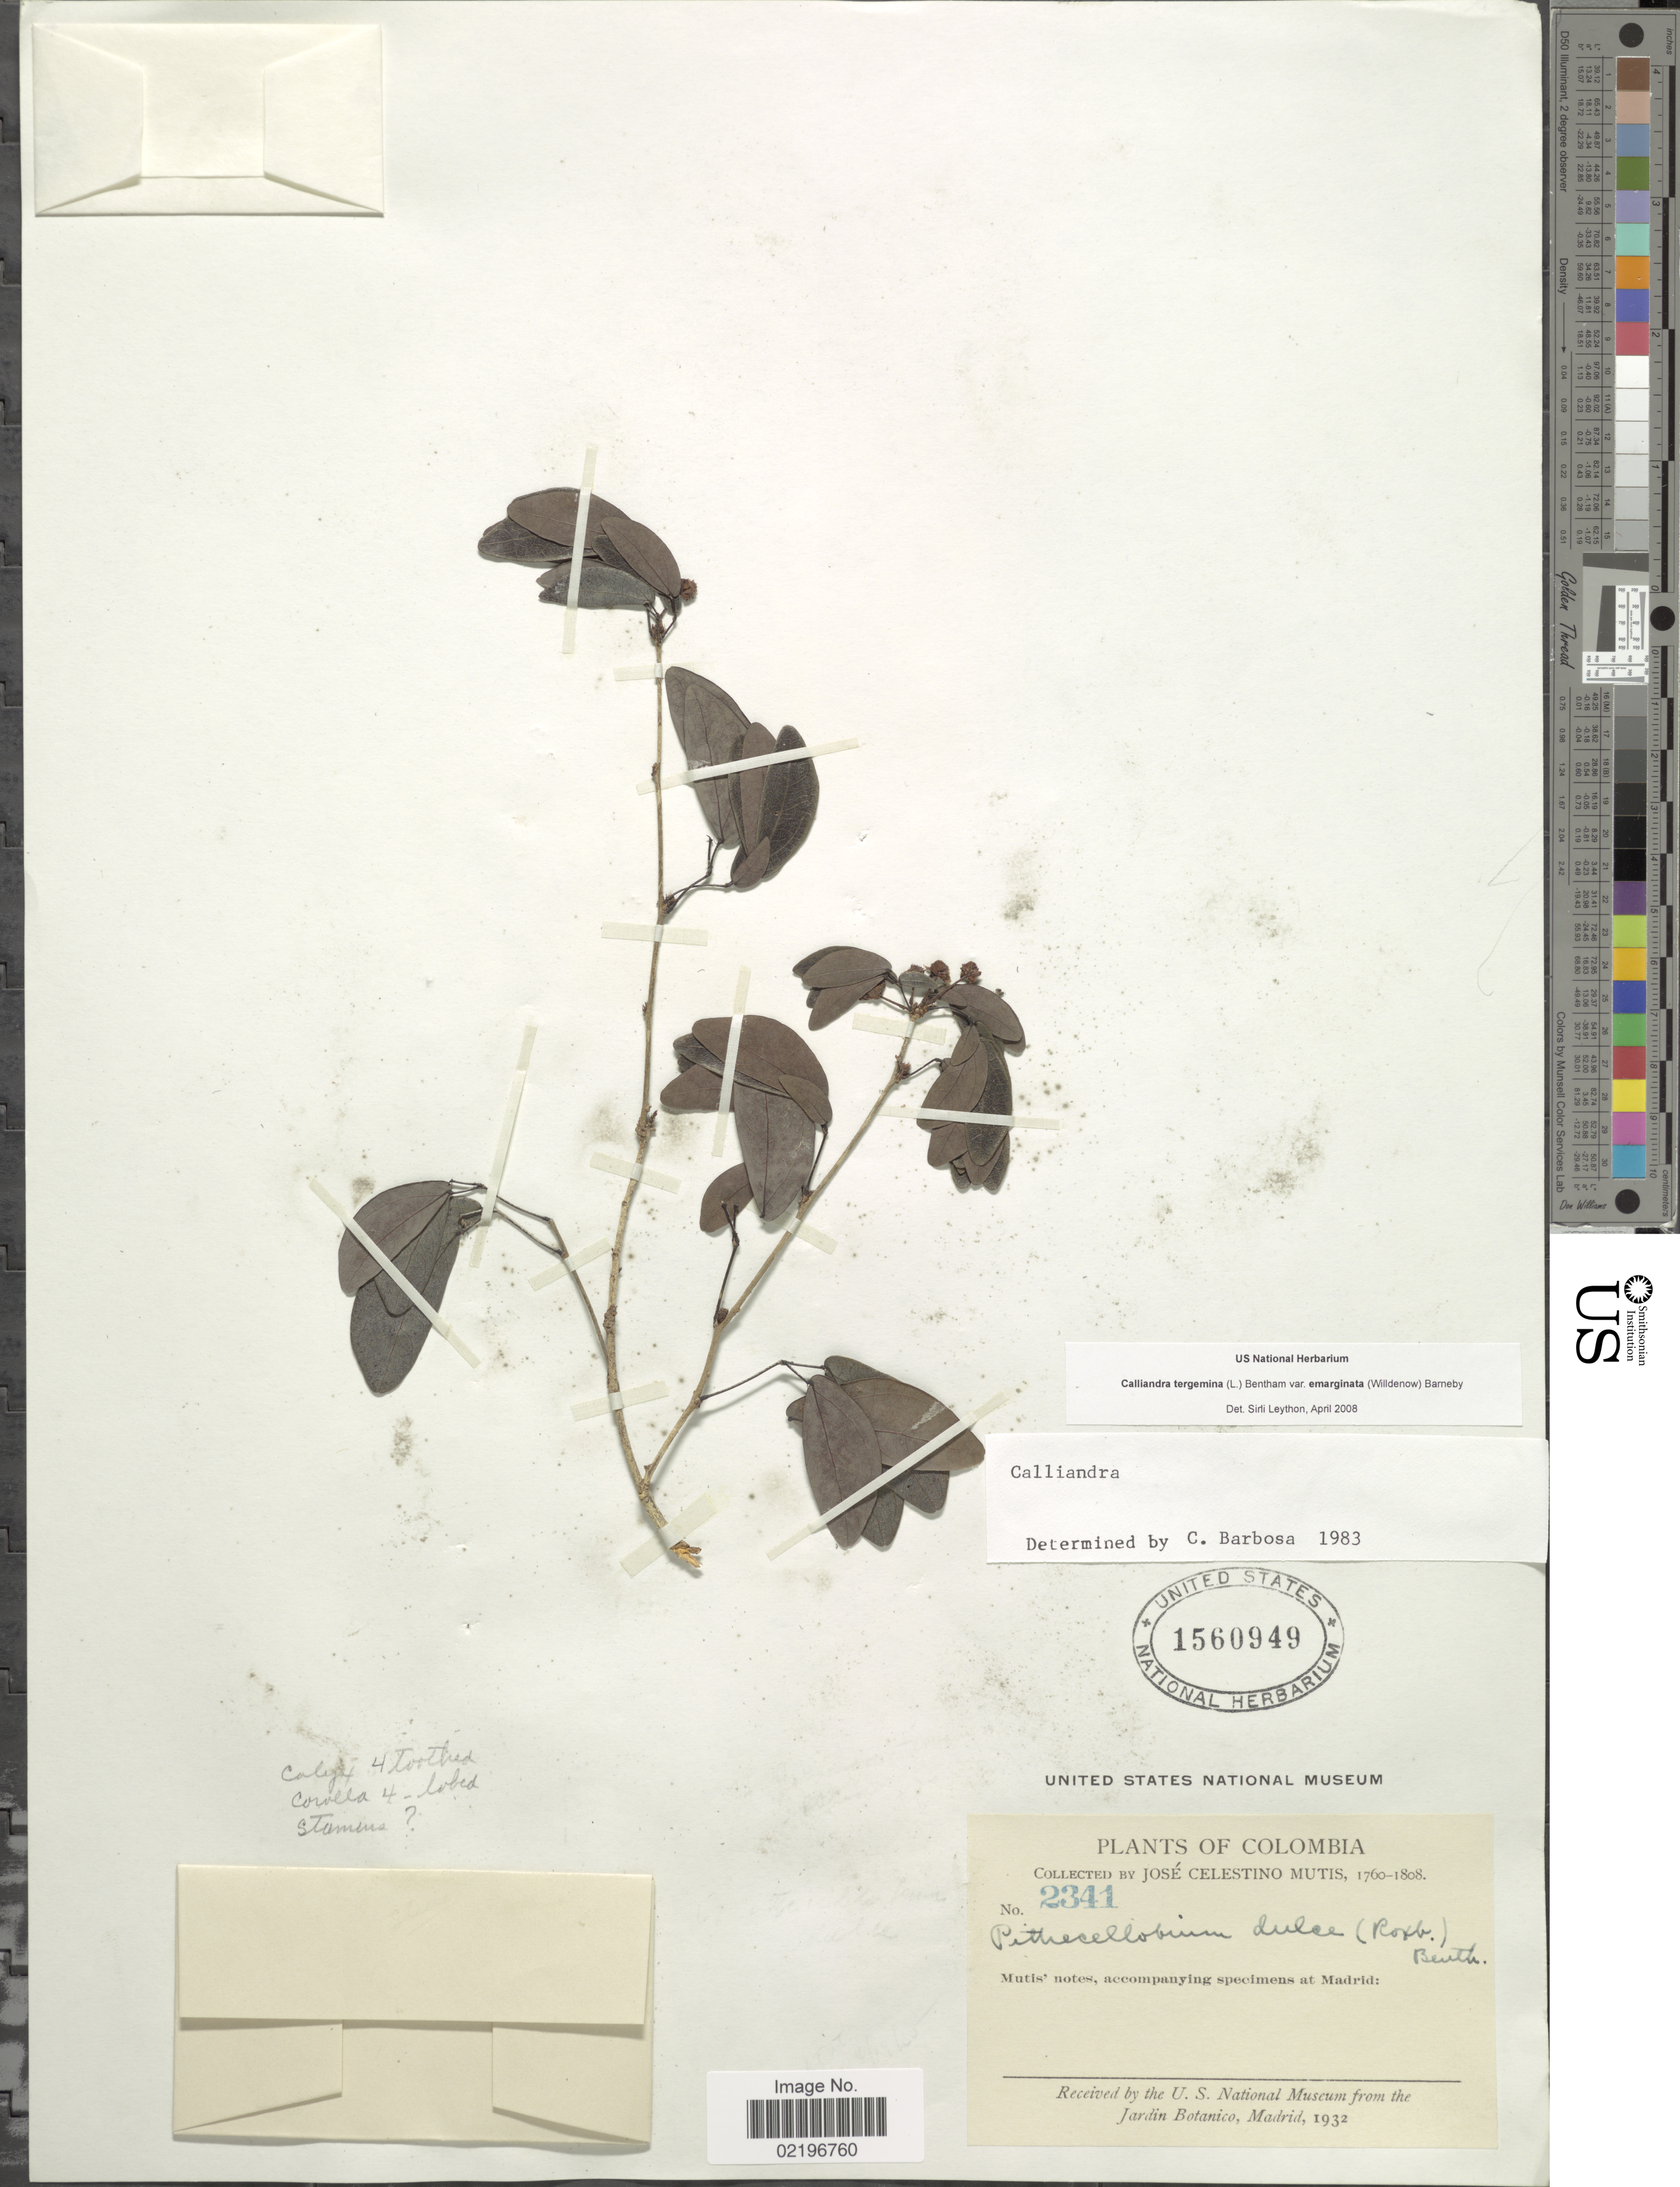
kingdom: Plantae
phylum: Tracheophyta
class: Magnoliopsida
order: Fabales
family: Fabaceae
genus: Calliandra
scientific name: Calliandra tergemina var. emarginata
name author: (Willd.) Barneby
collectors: J. C. B. Mutis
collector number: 2341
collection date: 1760/1808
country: Colombia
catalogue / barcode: US 1560949